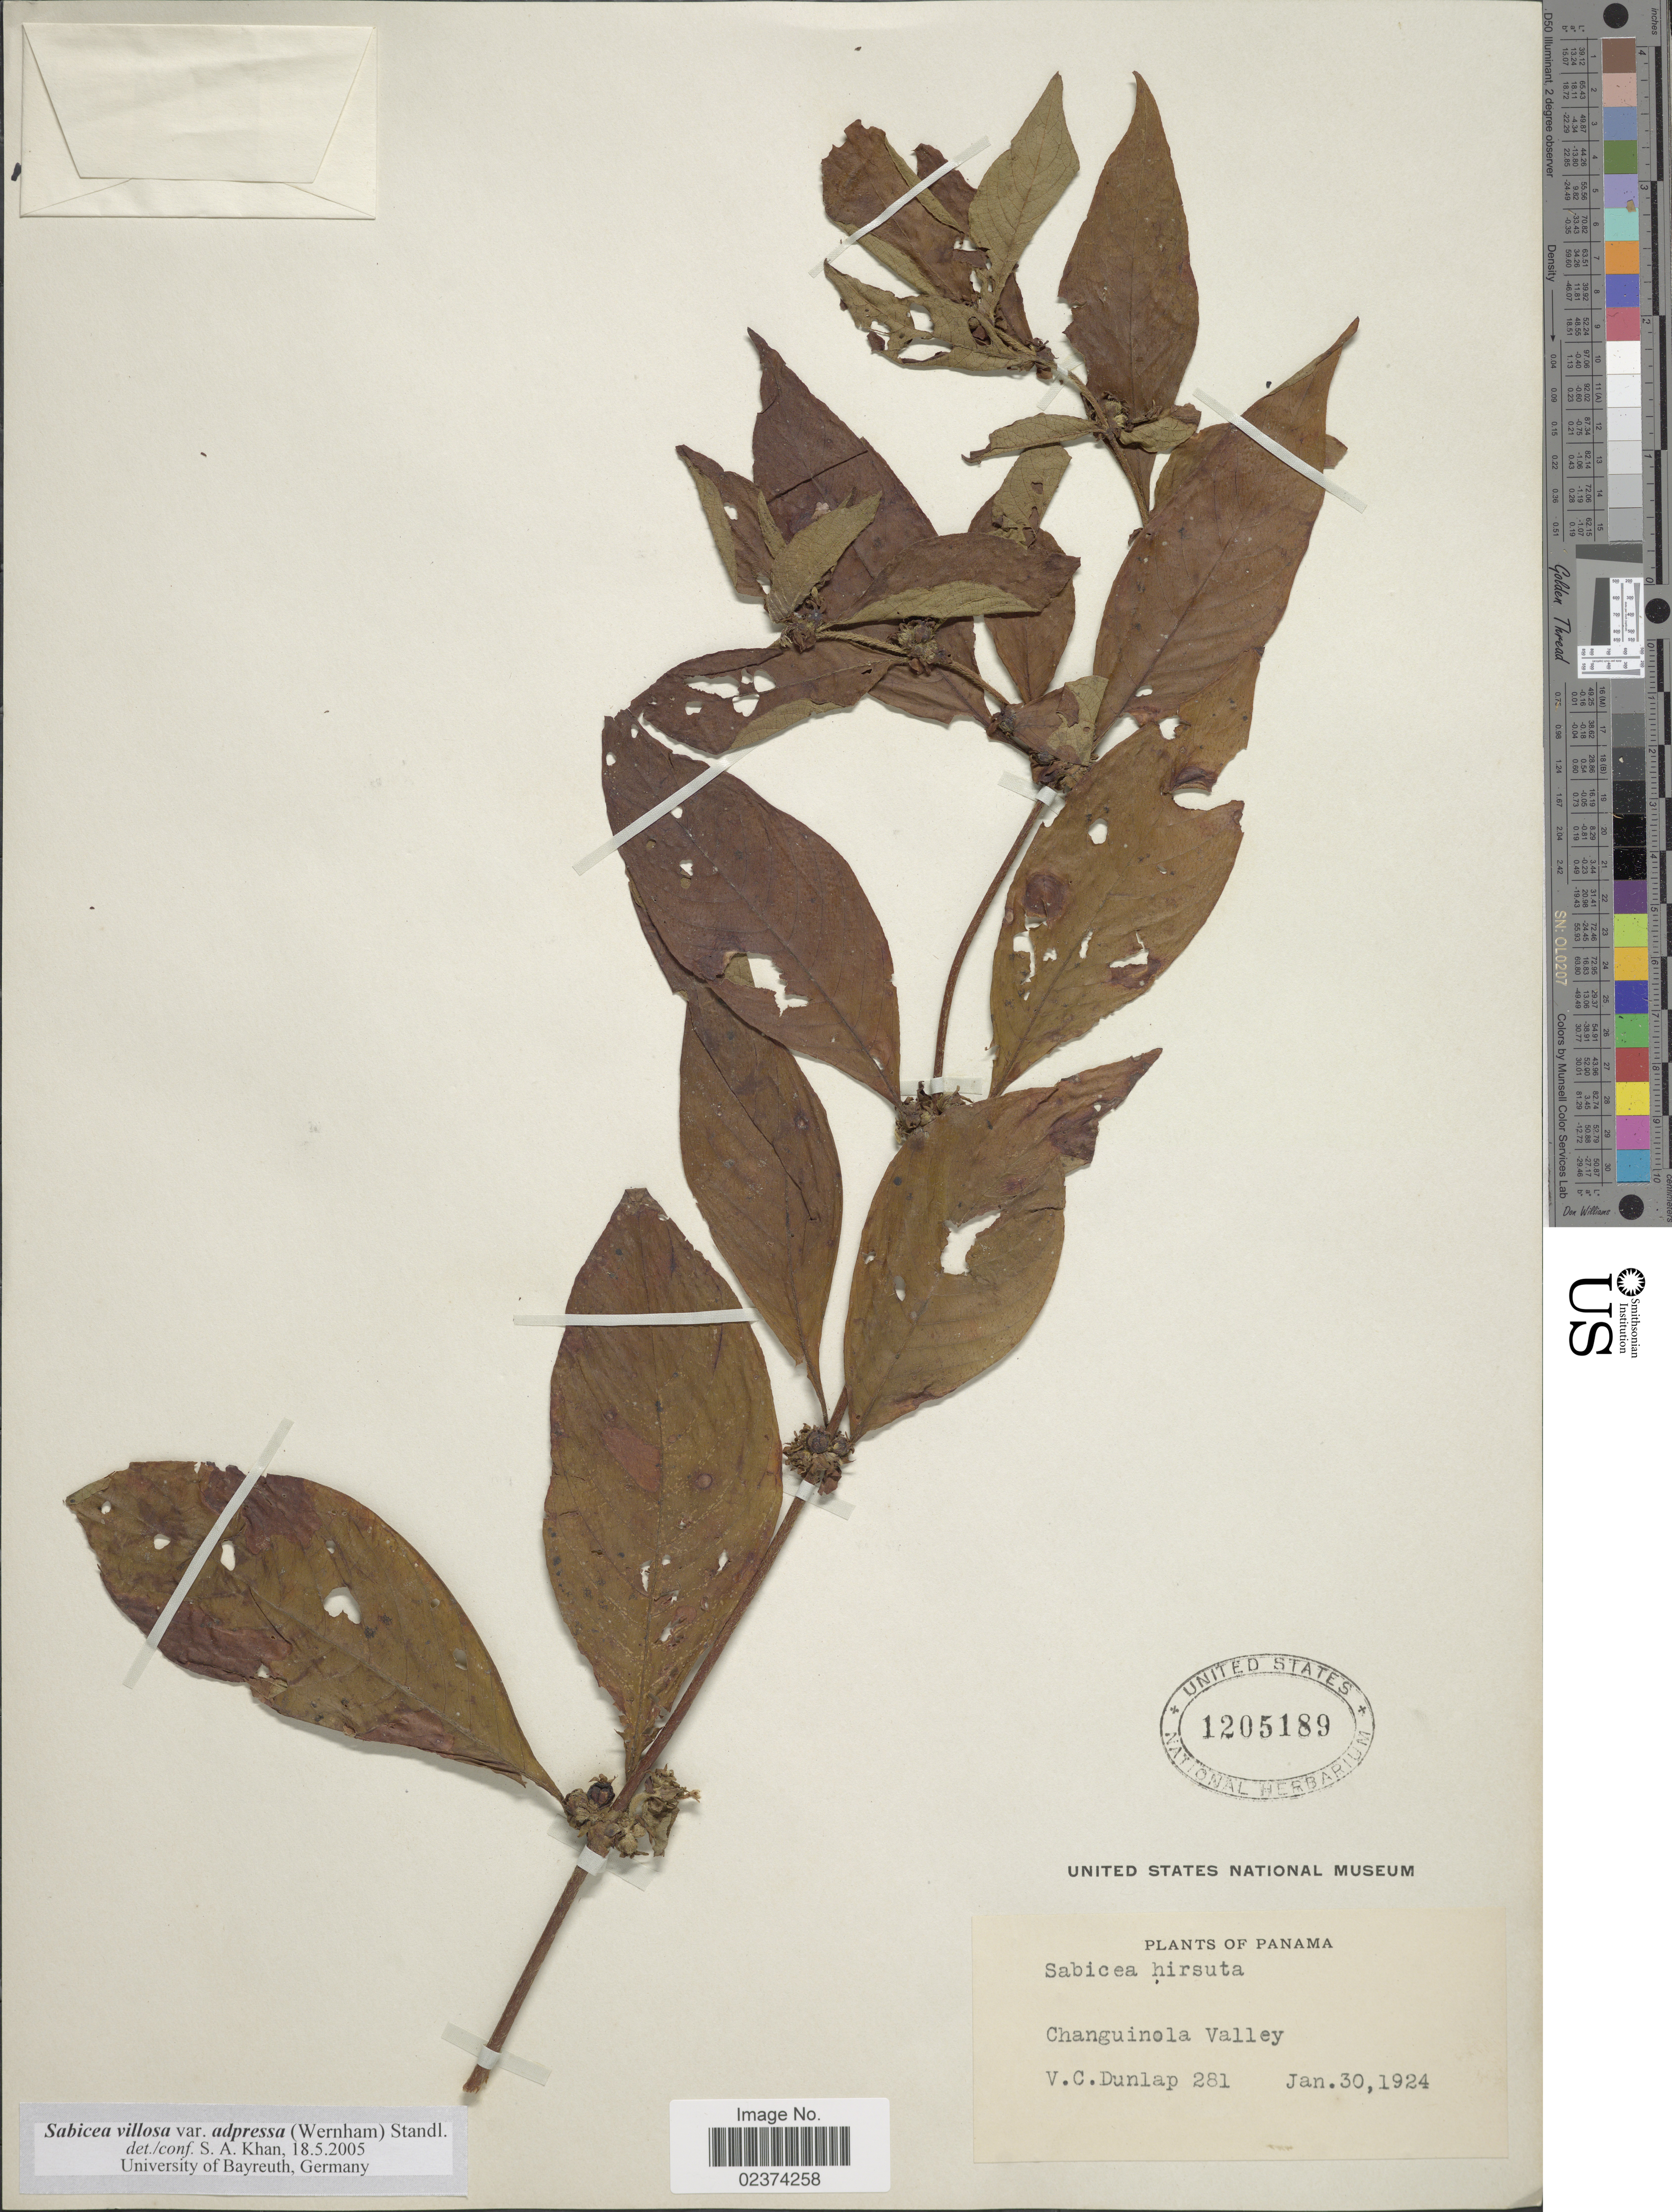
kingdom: Plantae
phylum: Tracheophyta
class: Magnoliopsida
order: Gentianales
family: Rubiaceae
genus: Sabicea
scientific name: Sabicea villosa var. adpressa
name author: (Wernham) Standl.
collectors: V. C. Dunlap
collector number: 281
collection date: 1924-01-30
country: Panama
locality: Changuinola Valley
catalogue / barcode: US 1205189